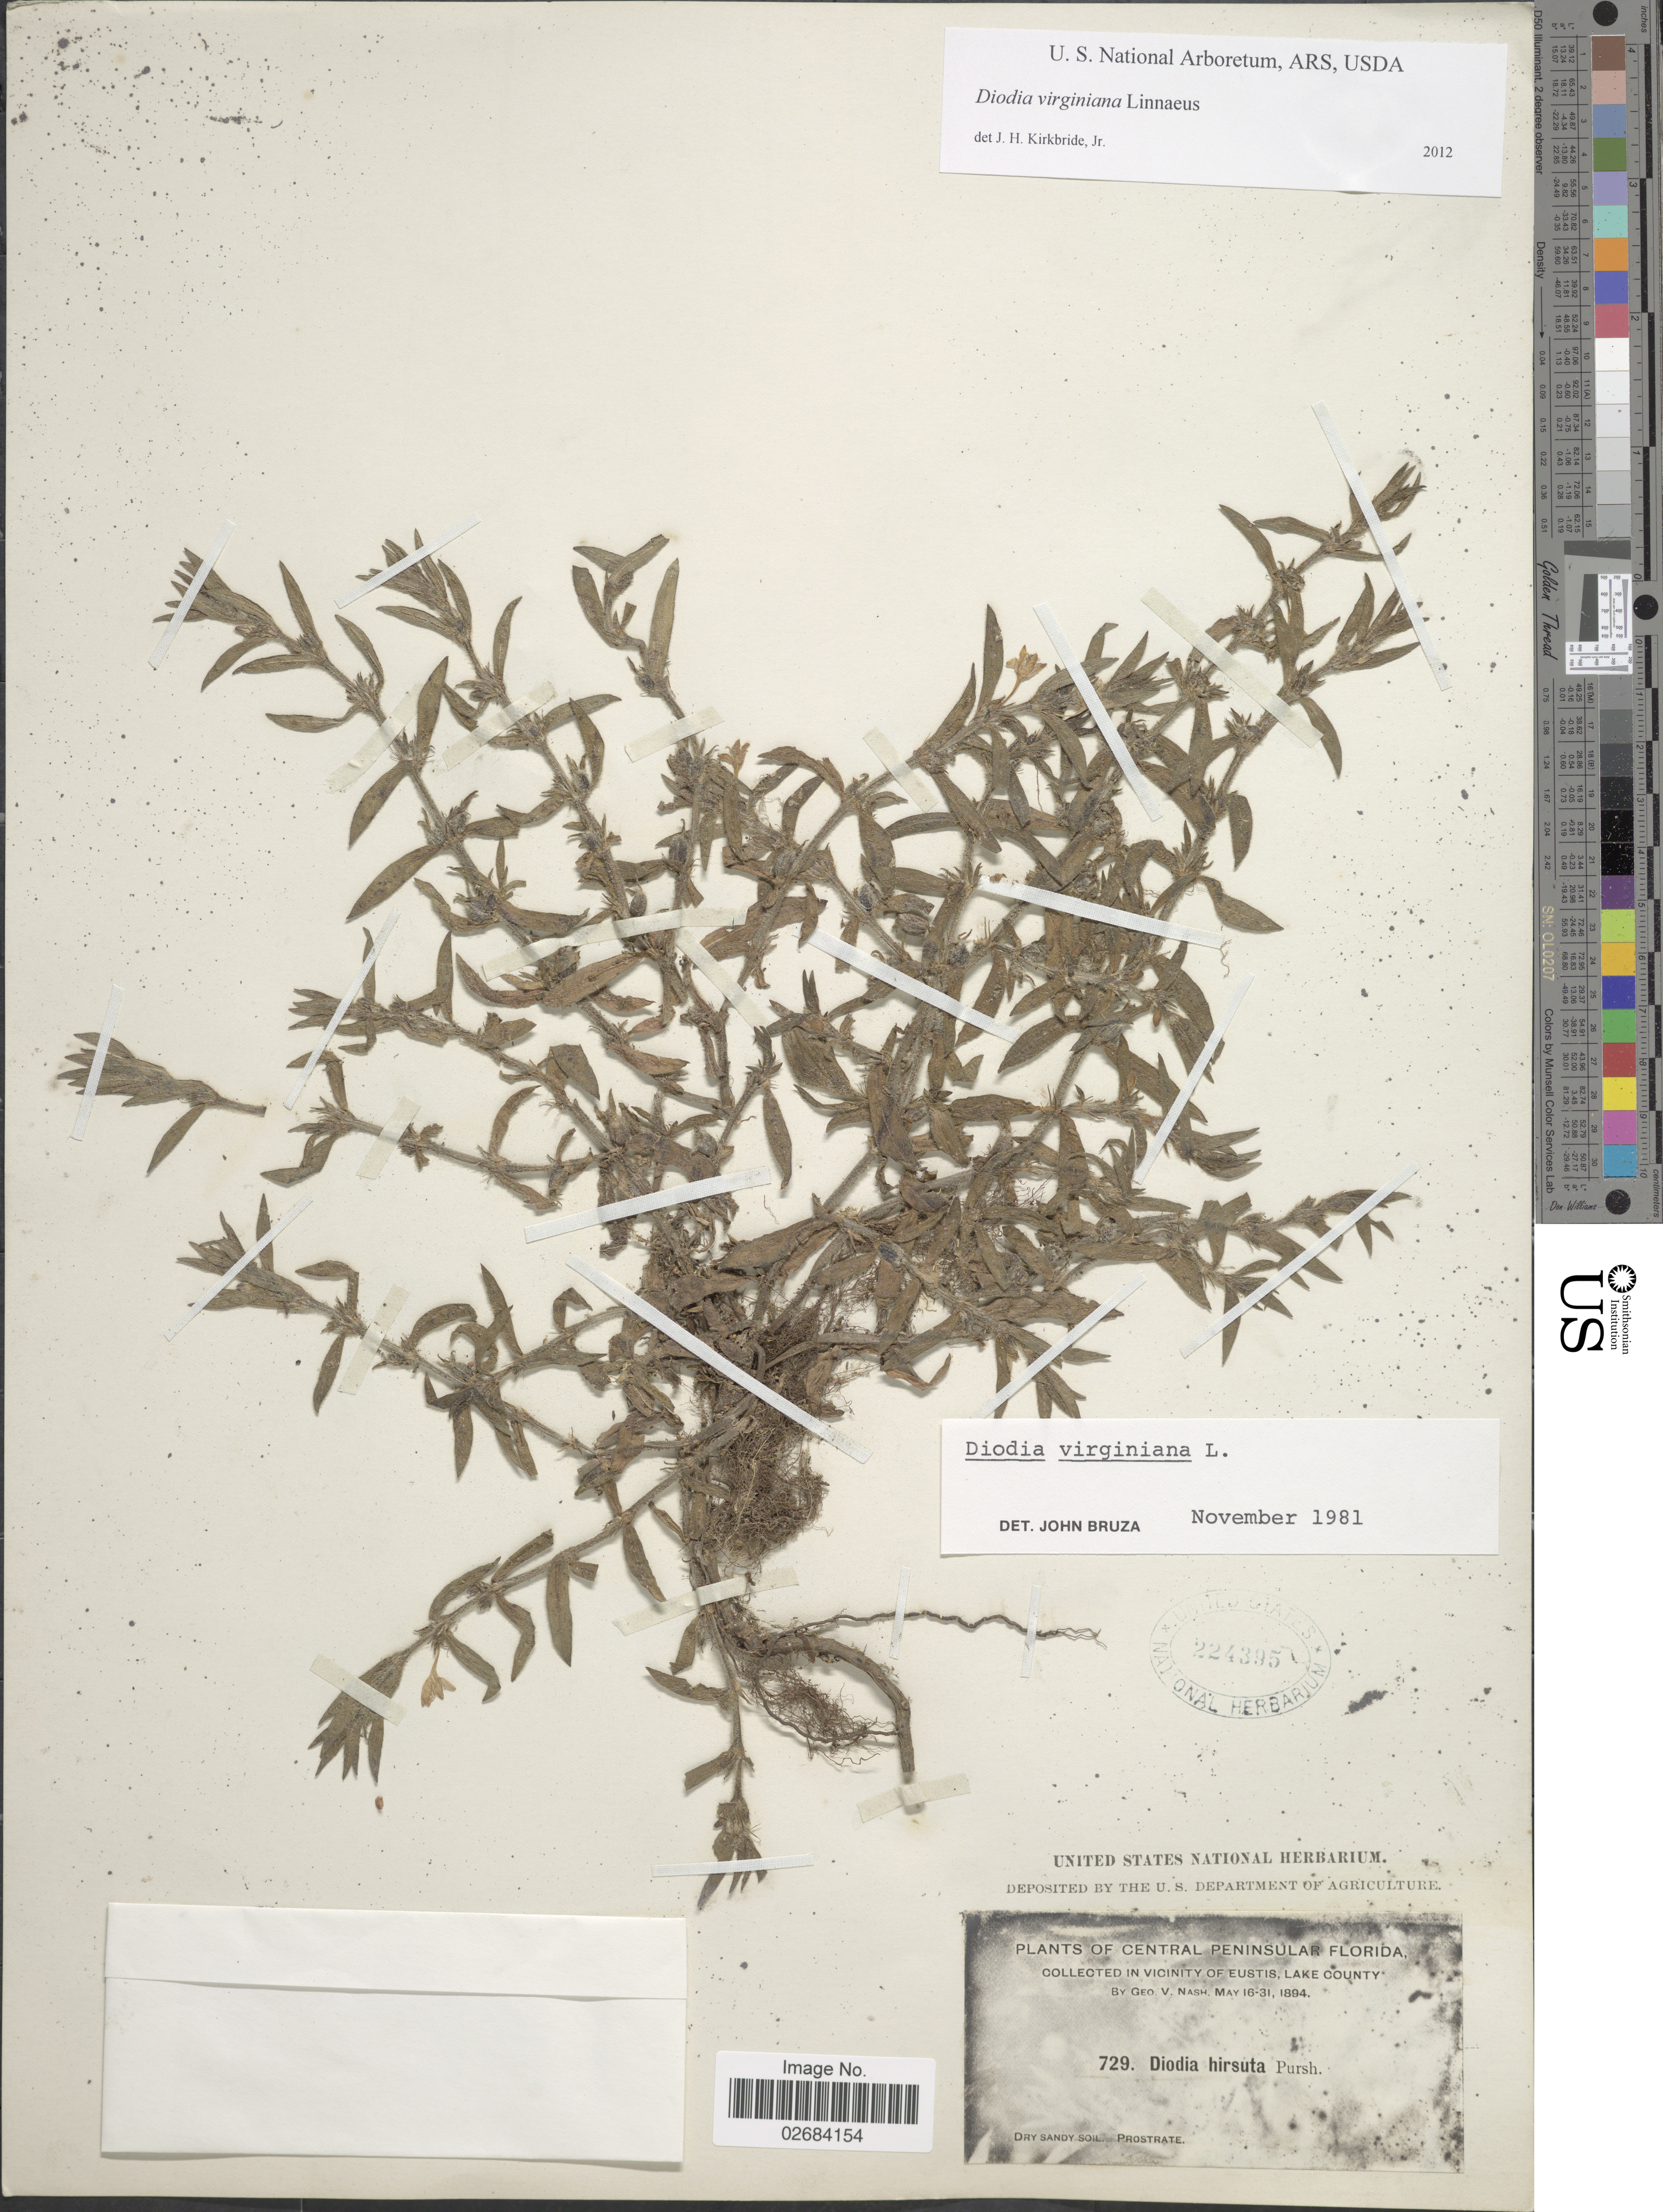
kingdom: Plantae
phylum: Tracheophyta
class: Magnoliopsida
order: Gentianales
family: Rubiaceae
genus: Diodia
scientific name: Diodia virginiana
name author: L.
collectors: G. V. Nash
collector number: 729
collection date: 1894-05-16/1894-05-31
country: United States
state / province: Florida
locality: Central Peninsular Florida, in vicinity of Eustis, Lake County.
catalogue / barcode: US 224395